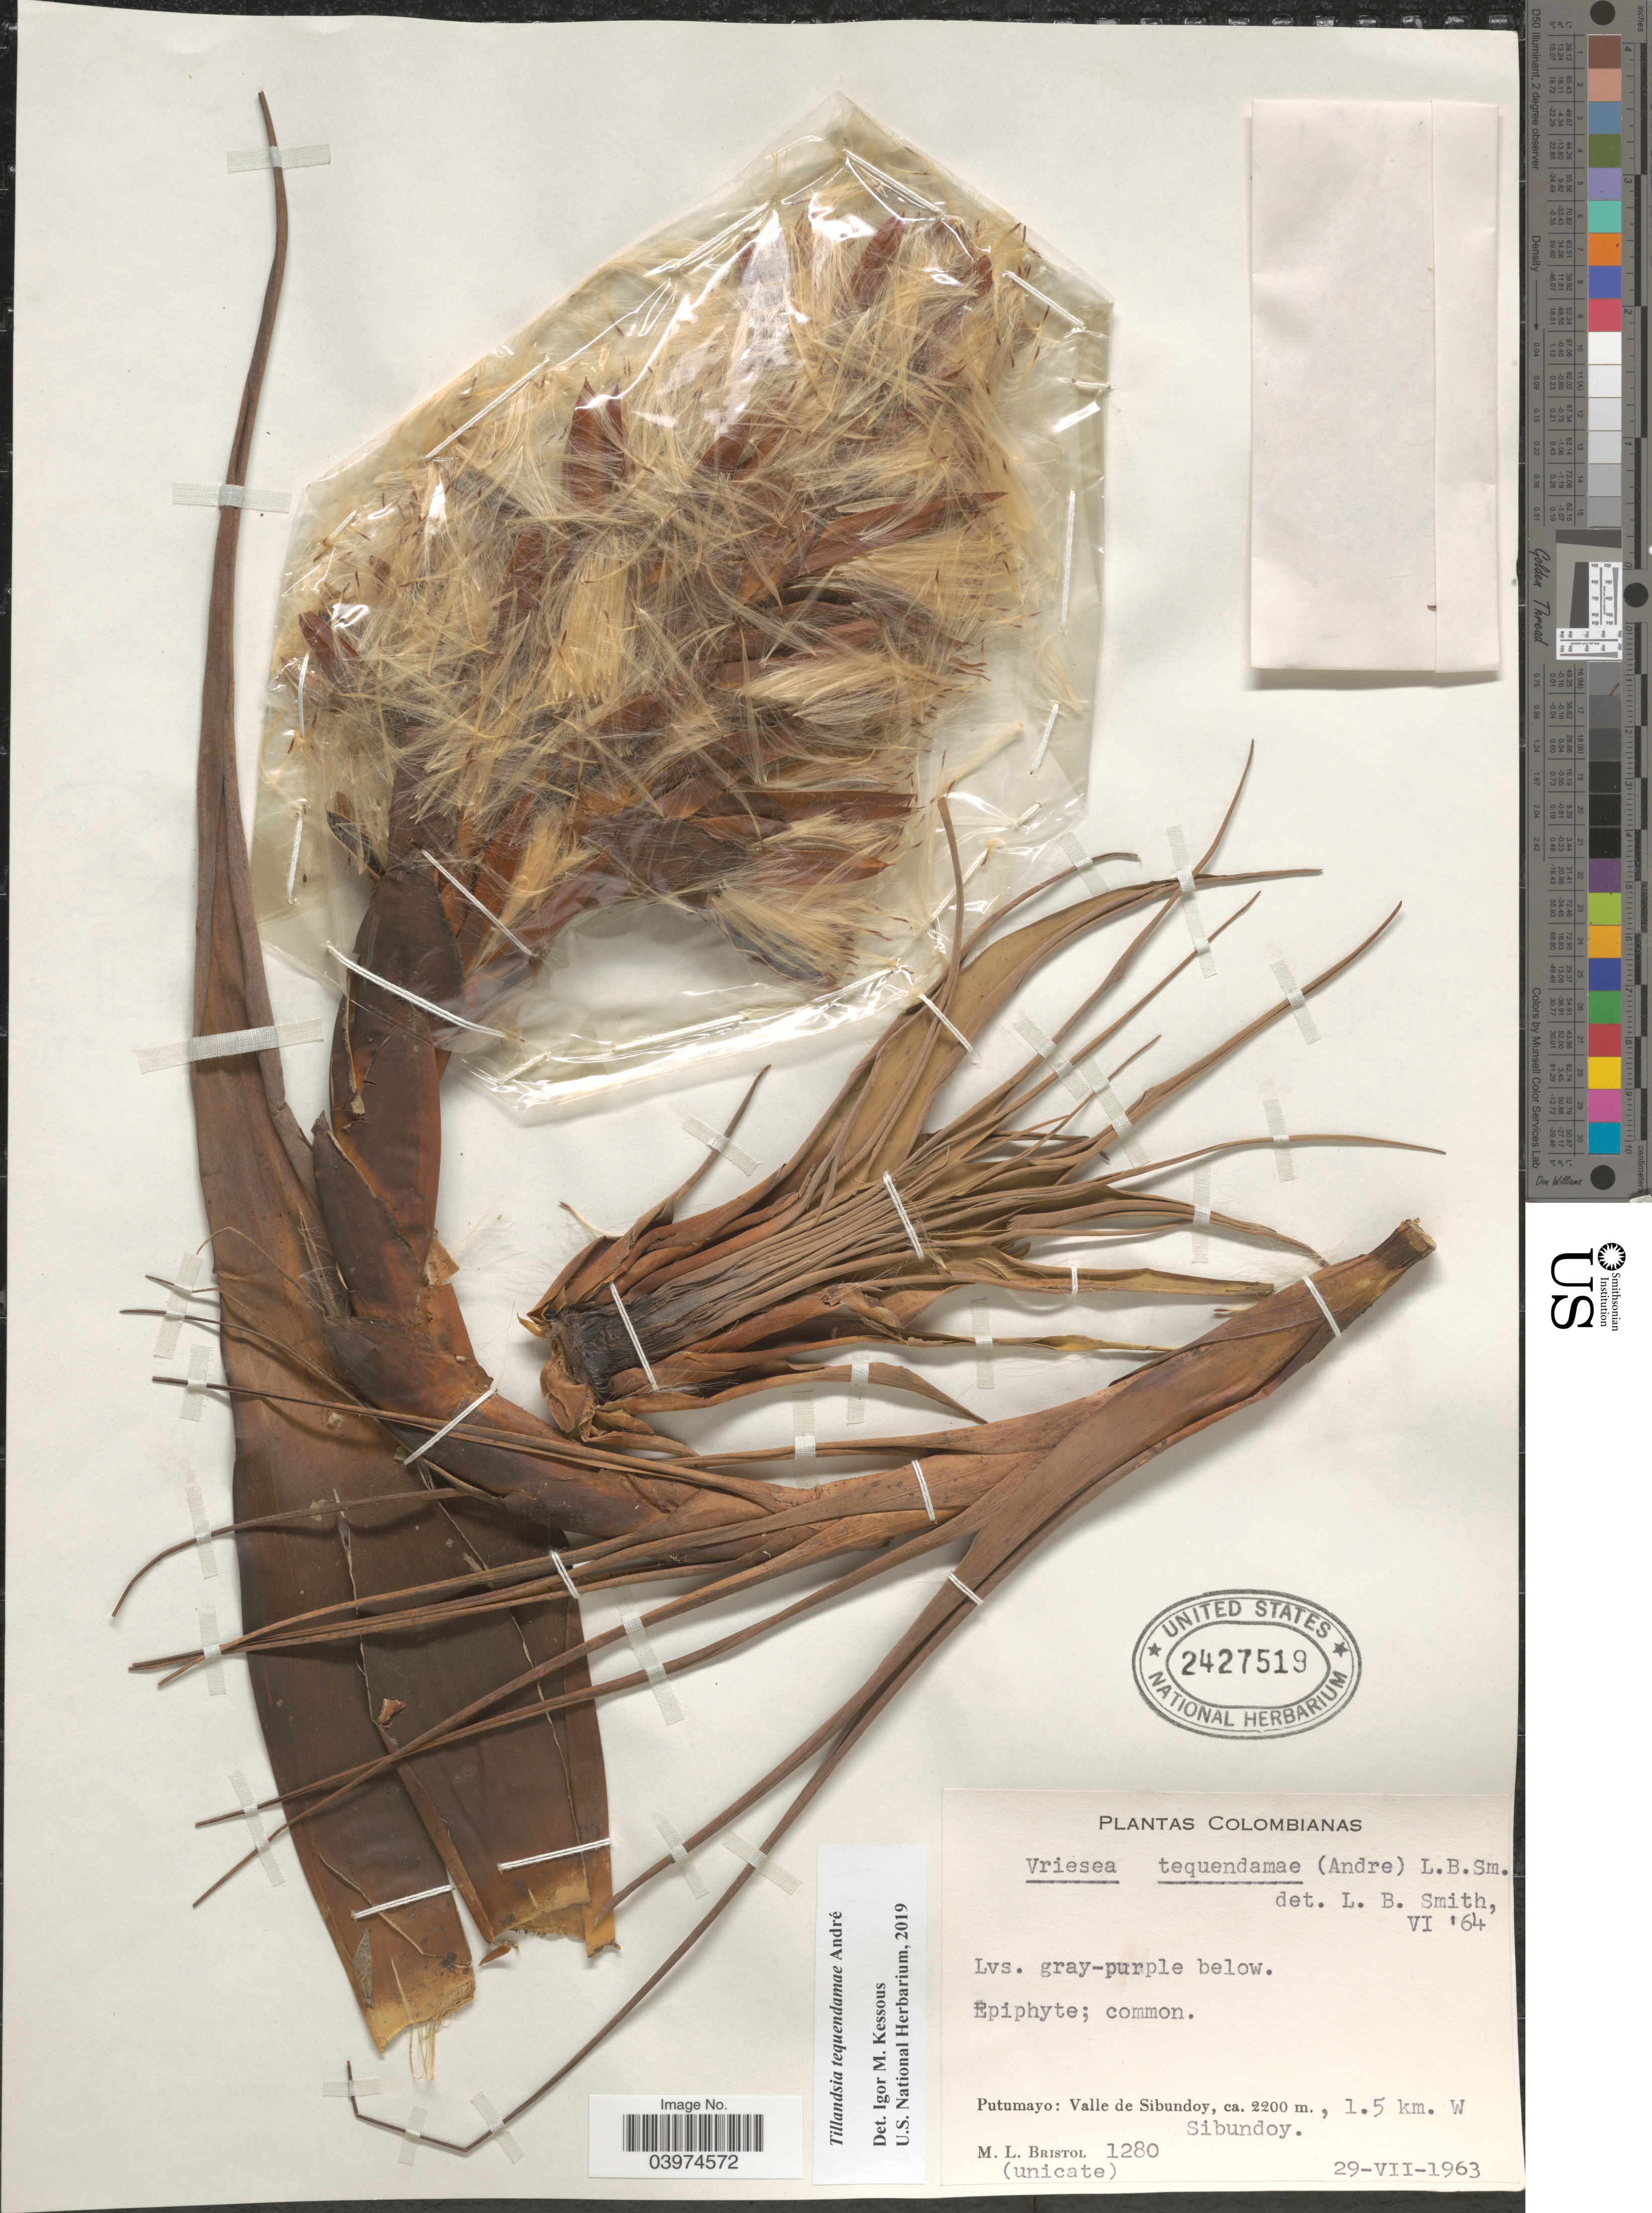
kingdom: Plantae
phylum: Tracheophyta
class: Liliopsida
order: Poales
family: Bromeliaceae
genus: Vriesea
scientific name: Vriesea tequendamae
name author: (André) L.B. Sm.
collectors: M. L. Bristol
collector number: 1280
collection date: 1963-07-29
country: Colombia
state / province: Putumayo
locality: Valle de Sibundoy, 1.5 km. W Sibundoy.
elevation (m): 2200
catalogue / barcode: US 2427519